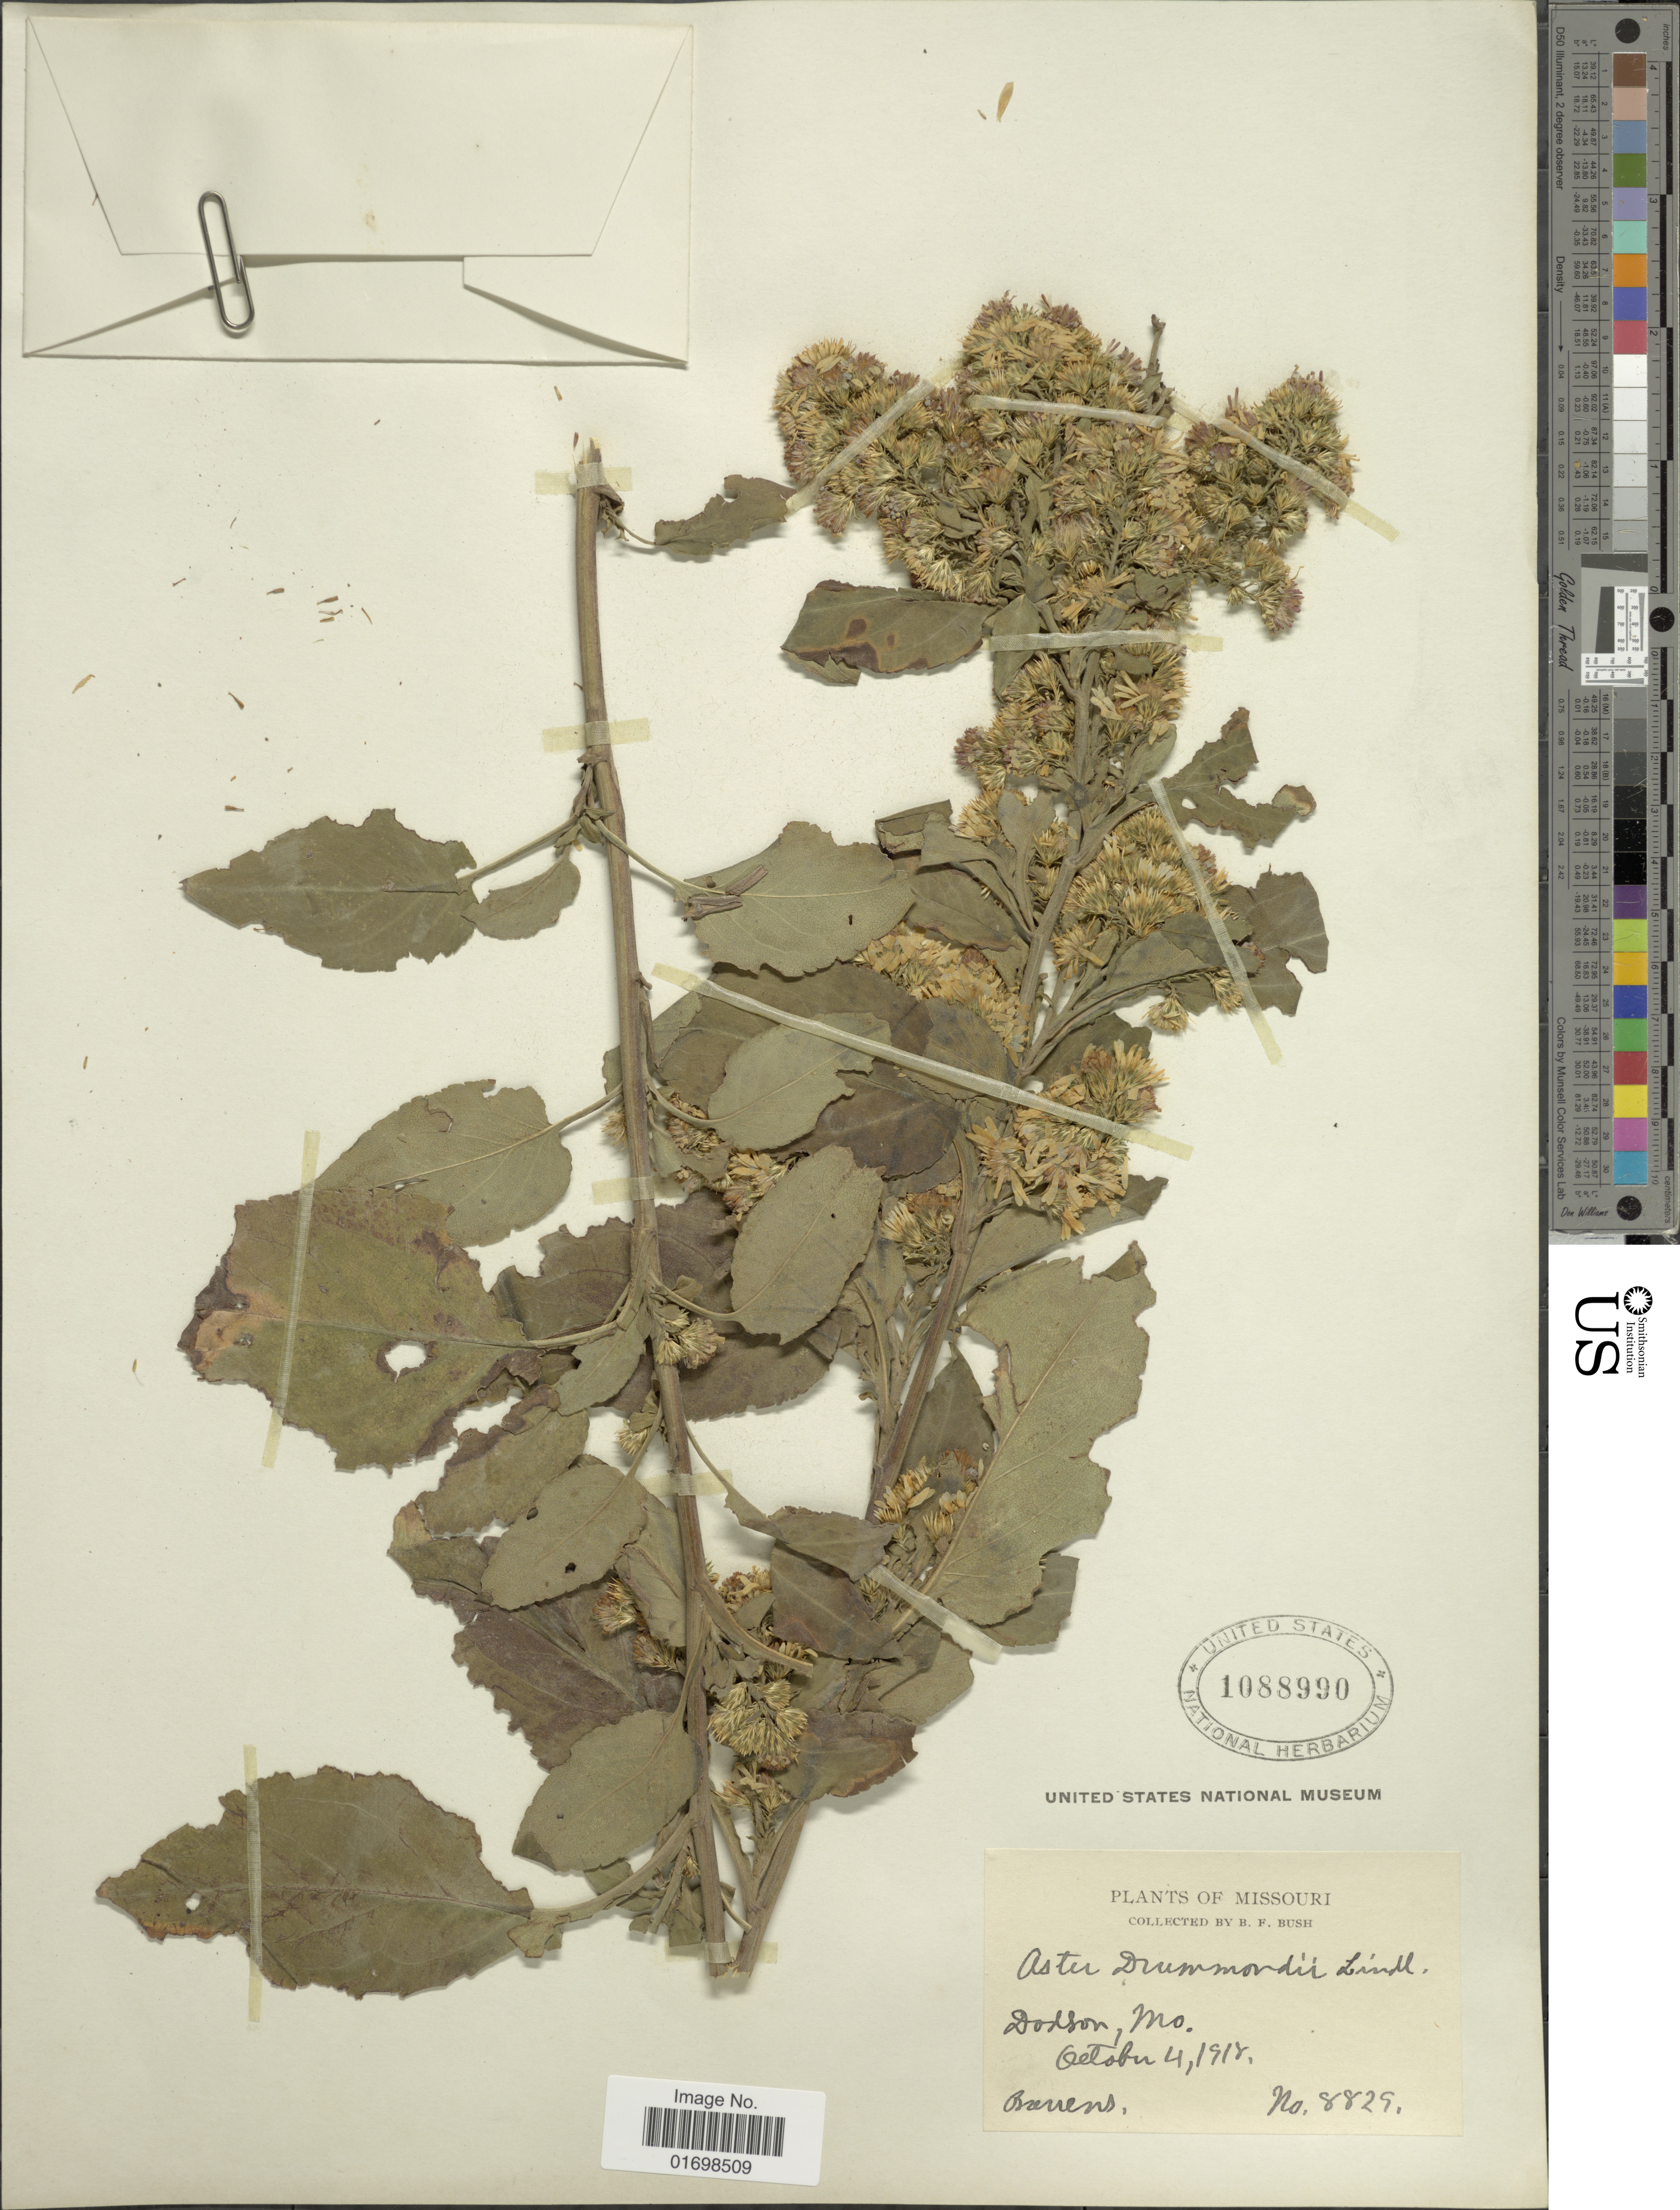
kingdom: Plantae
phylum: Tracheophyta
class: Magnoliopsida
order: Asterales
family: Asteraceae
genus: Symphyotrichum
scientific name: Symphyotrichum drummondii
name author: (Lindl.) G.L. Nesom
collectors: B. F. Bush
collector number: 8829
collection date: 1918-10-04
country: United States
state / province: Missouri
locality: Dodson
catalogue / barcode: US 1088990